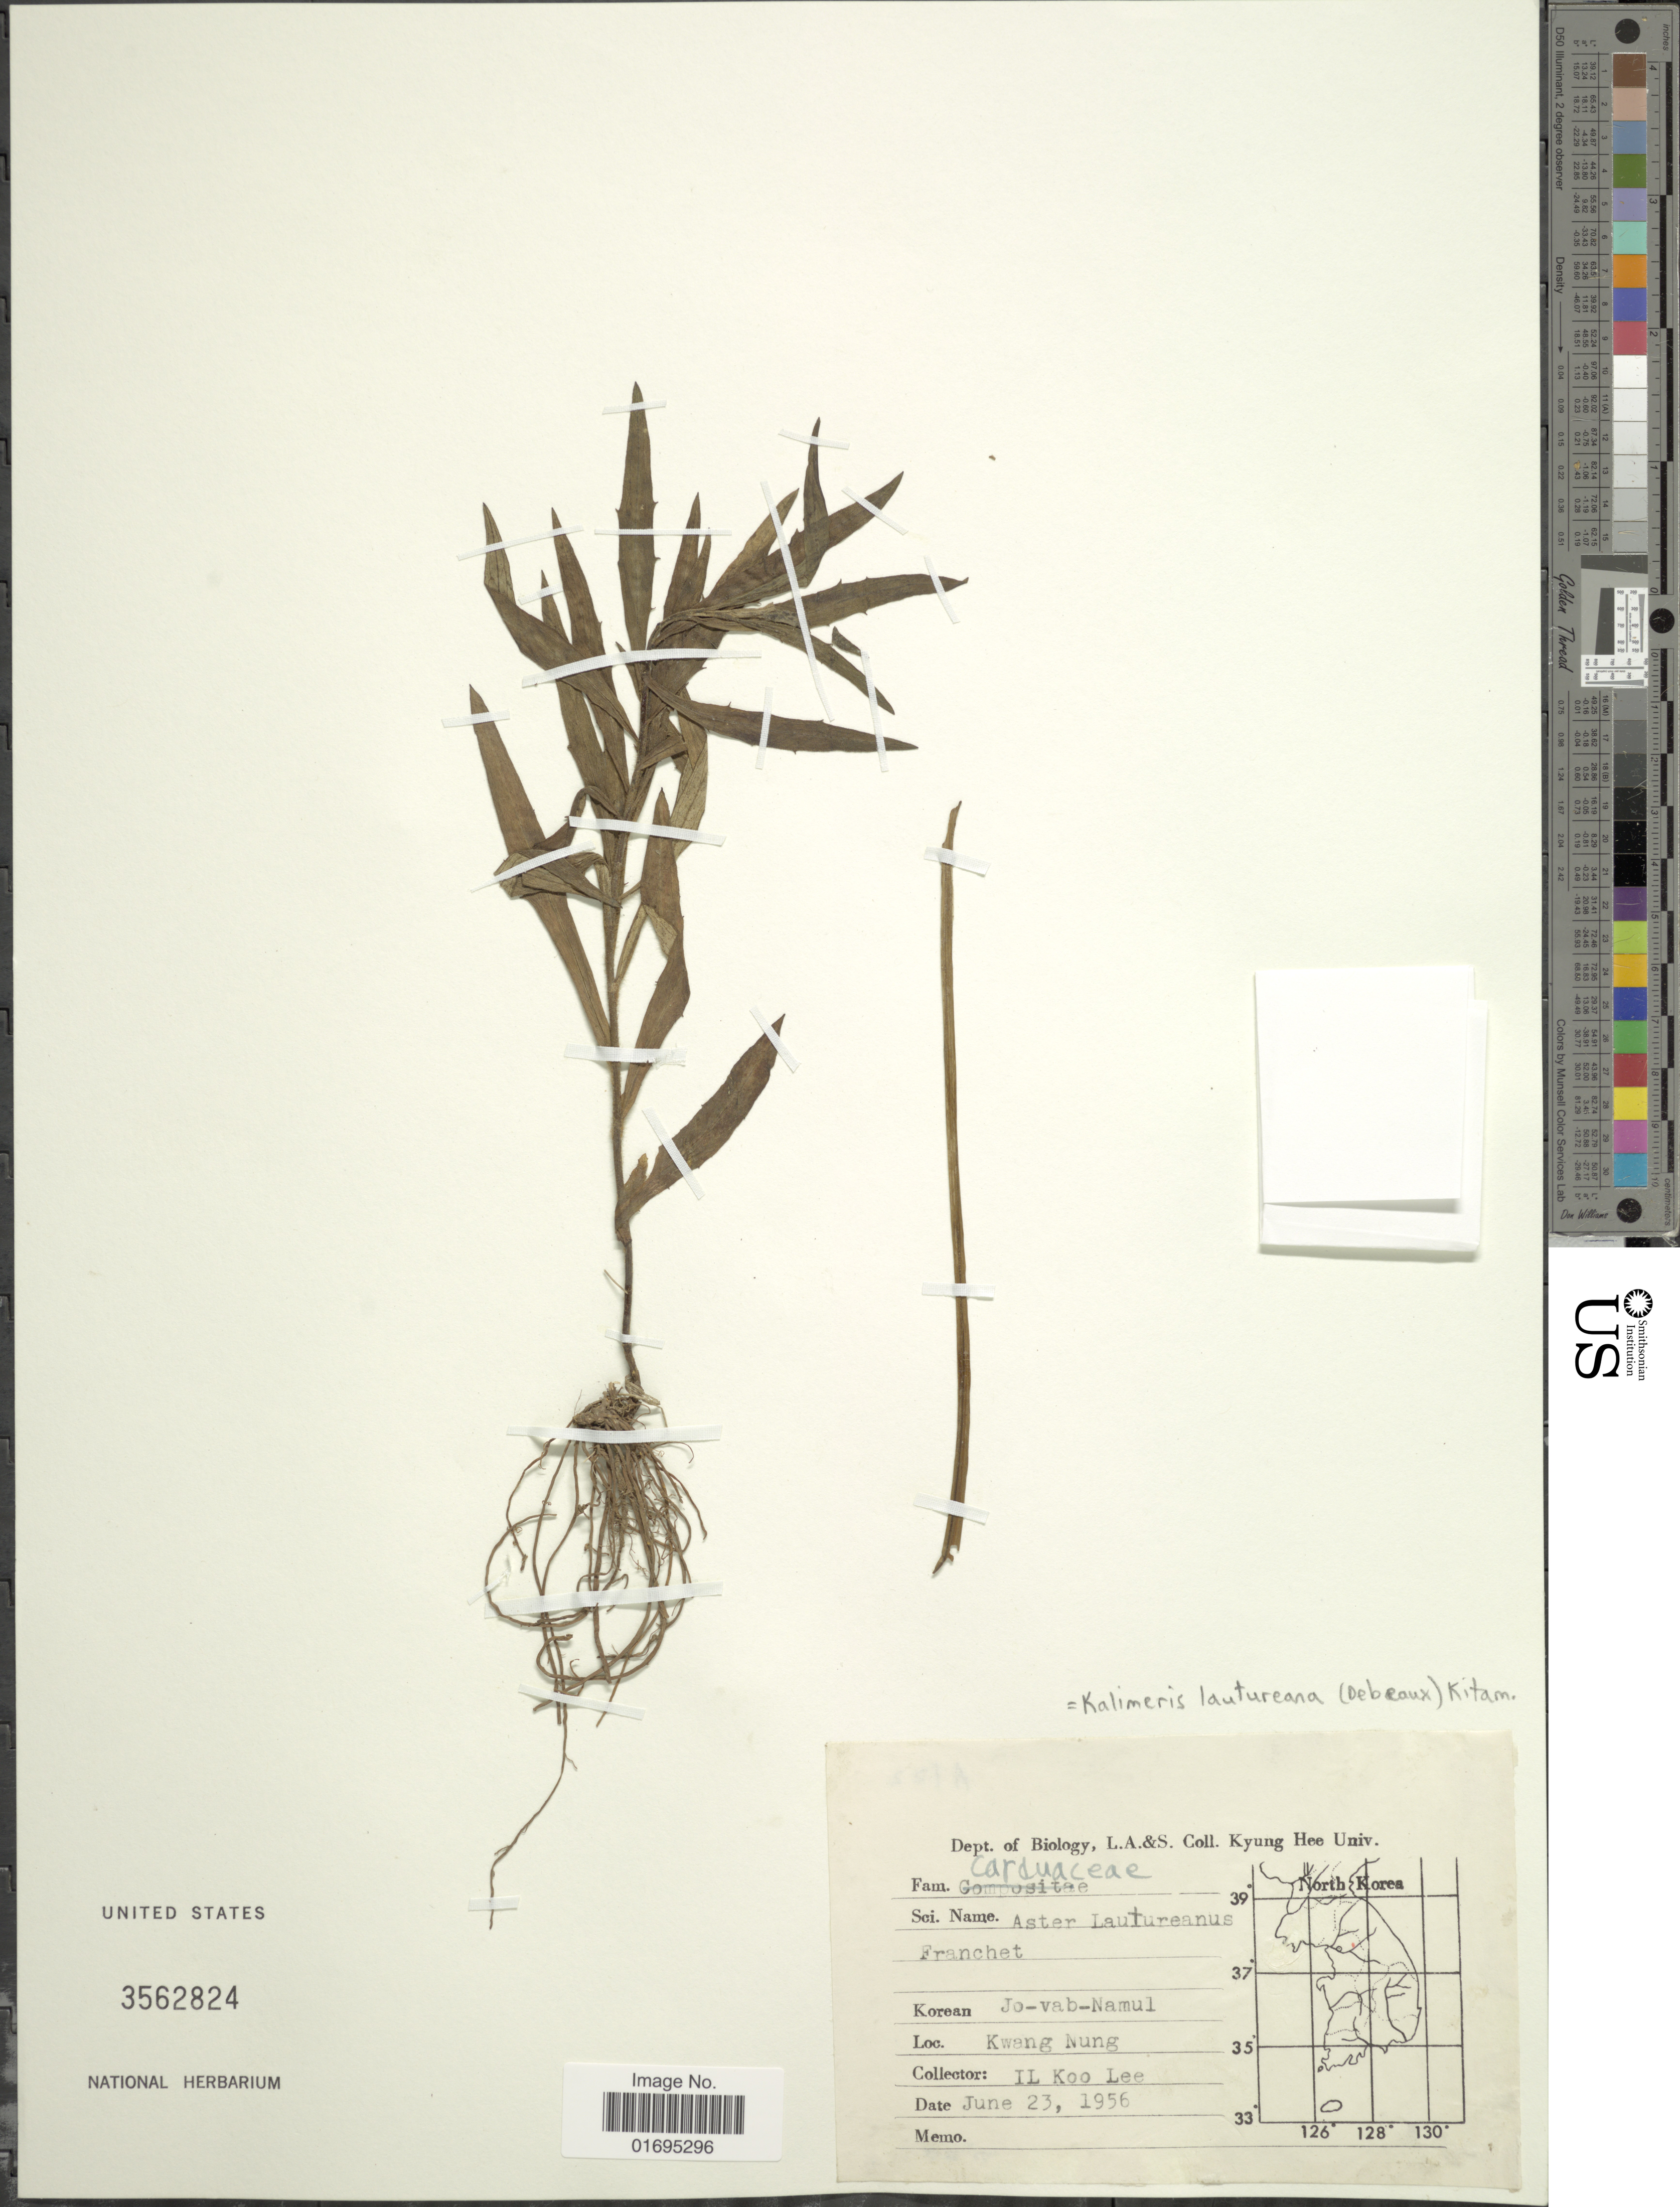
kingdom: Plantae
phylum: Tracheophyta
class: Magnoliopsida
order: Asterales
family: Asteraceae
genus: Kalimeris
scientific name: Kalimeris lautureana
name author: (Debeaux) Kitam.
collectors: I. Lee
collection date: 1956-06-23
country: South Korea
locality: Jo-vab-Namul, Kwang Nung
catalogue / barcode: US 3562824